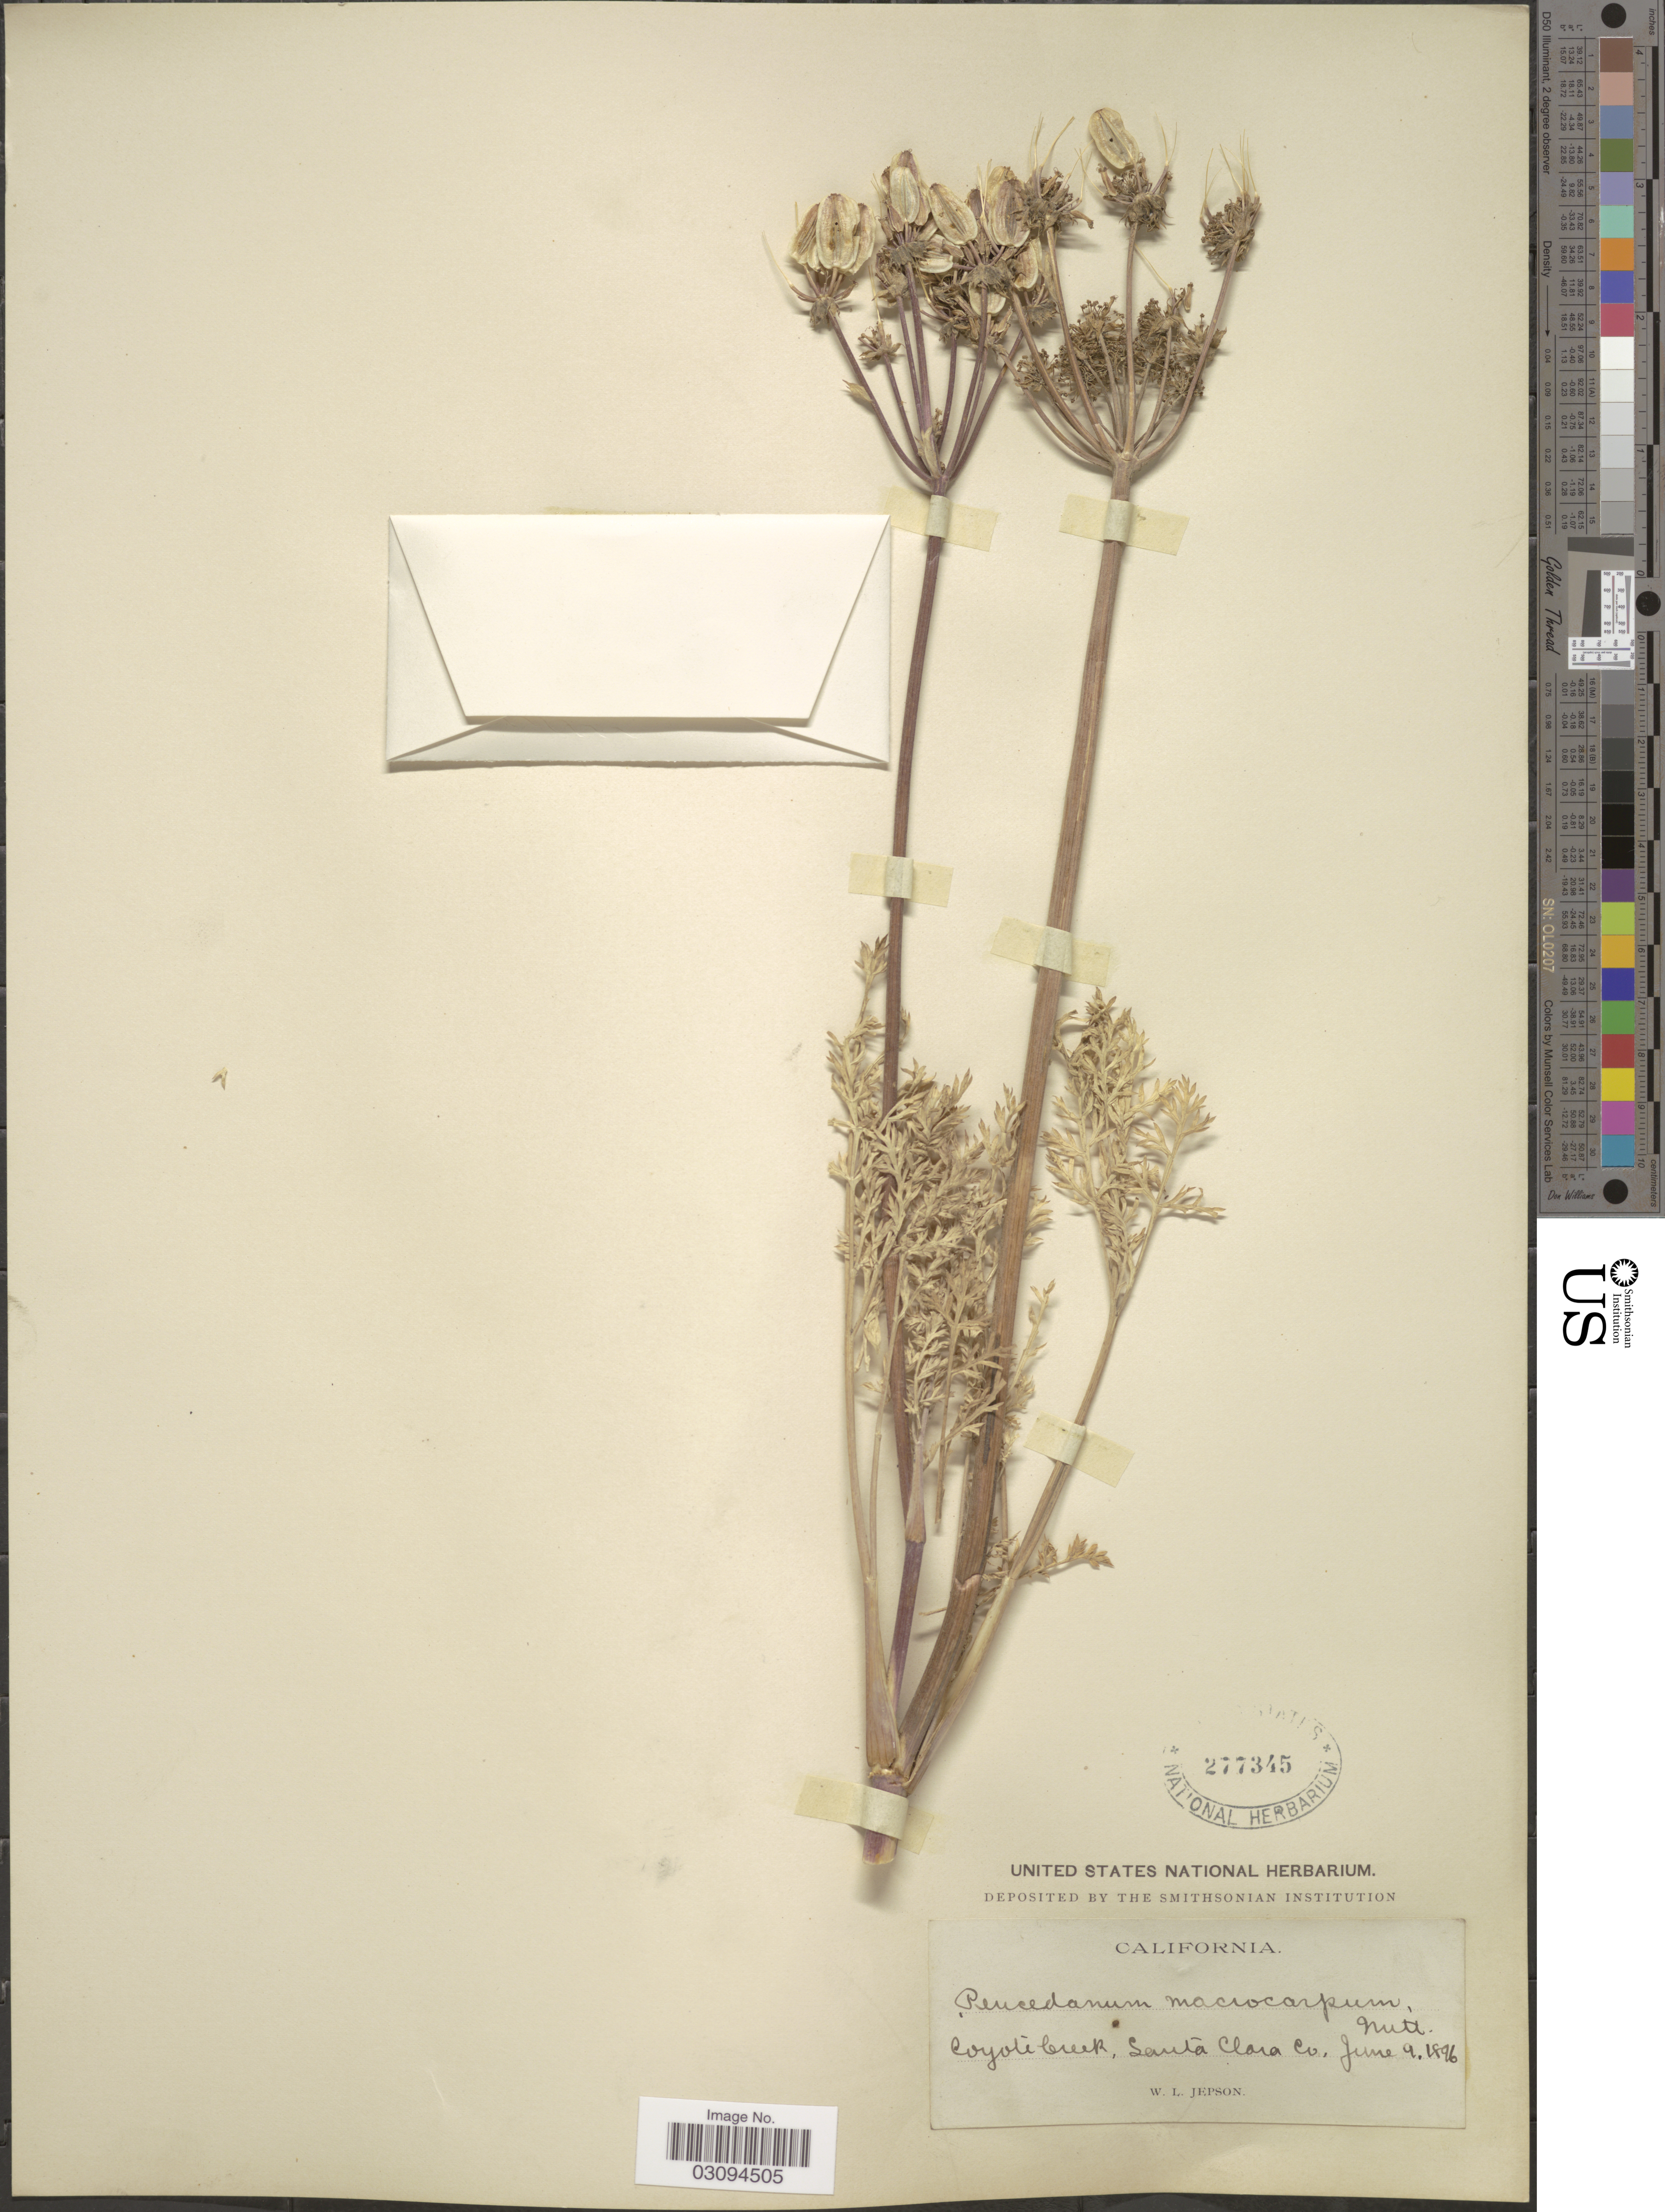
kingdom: Plantae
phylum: Tracheophyta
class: Magnoliopsida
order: Apiales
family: Apiaceae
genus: Lomatium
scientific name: Lomatium macrocarpum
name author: (Hook. et al.) J.M. Coult. & Rose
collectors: W. L. Jepson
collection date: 1896-06-09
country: United States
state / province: California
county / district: Santa Clara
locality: Coyote Creek, Santa Clara Co.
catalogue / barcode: US 277345